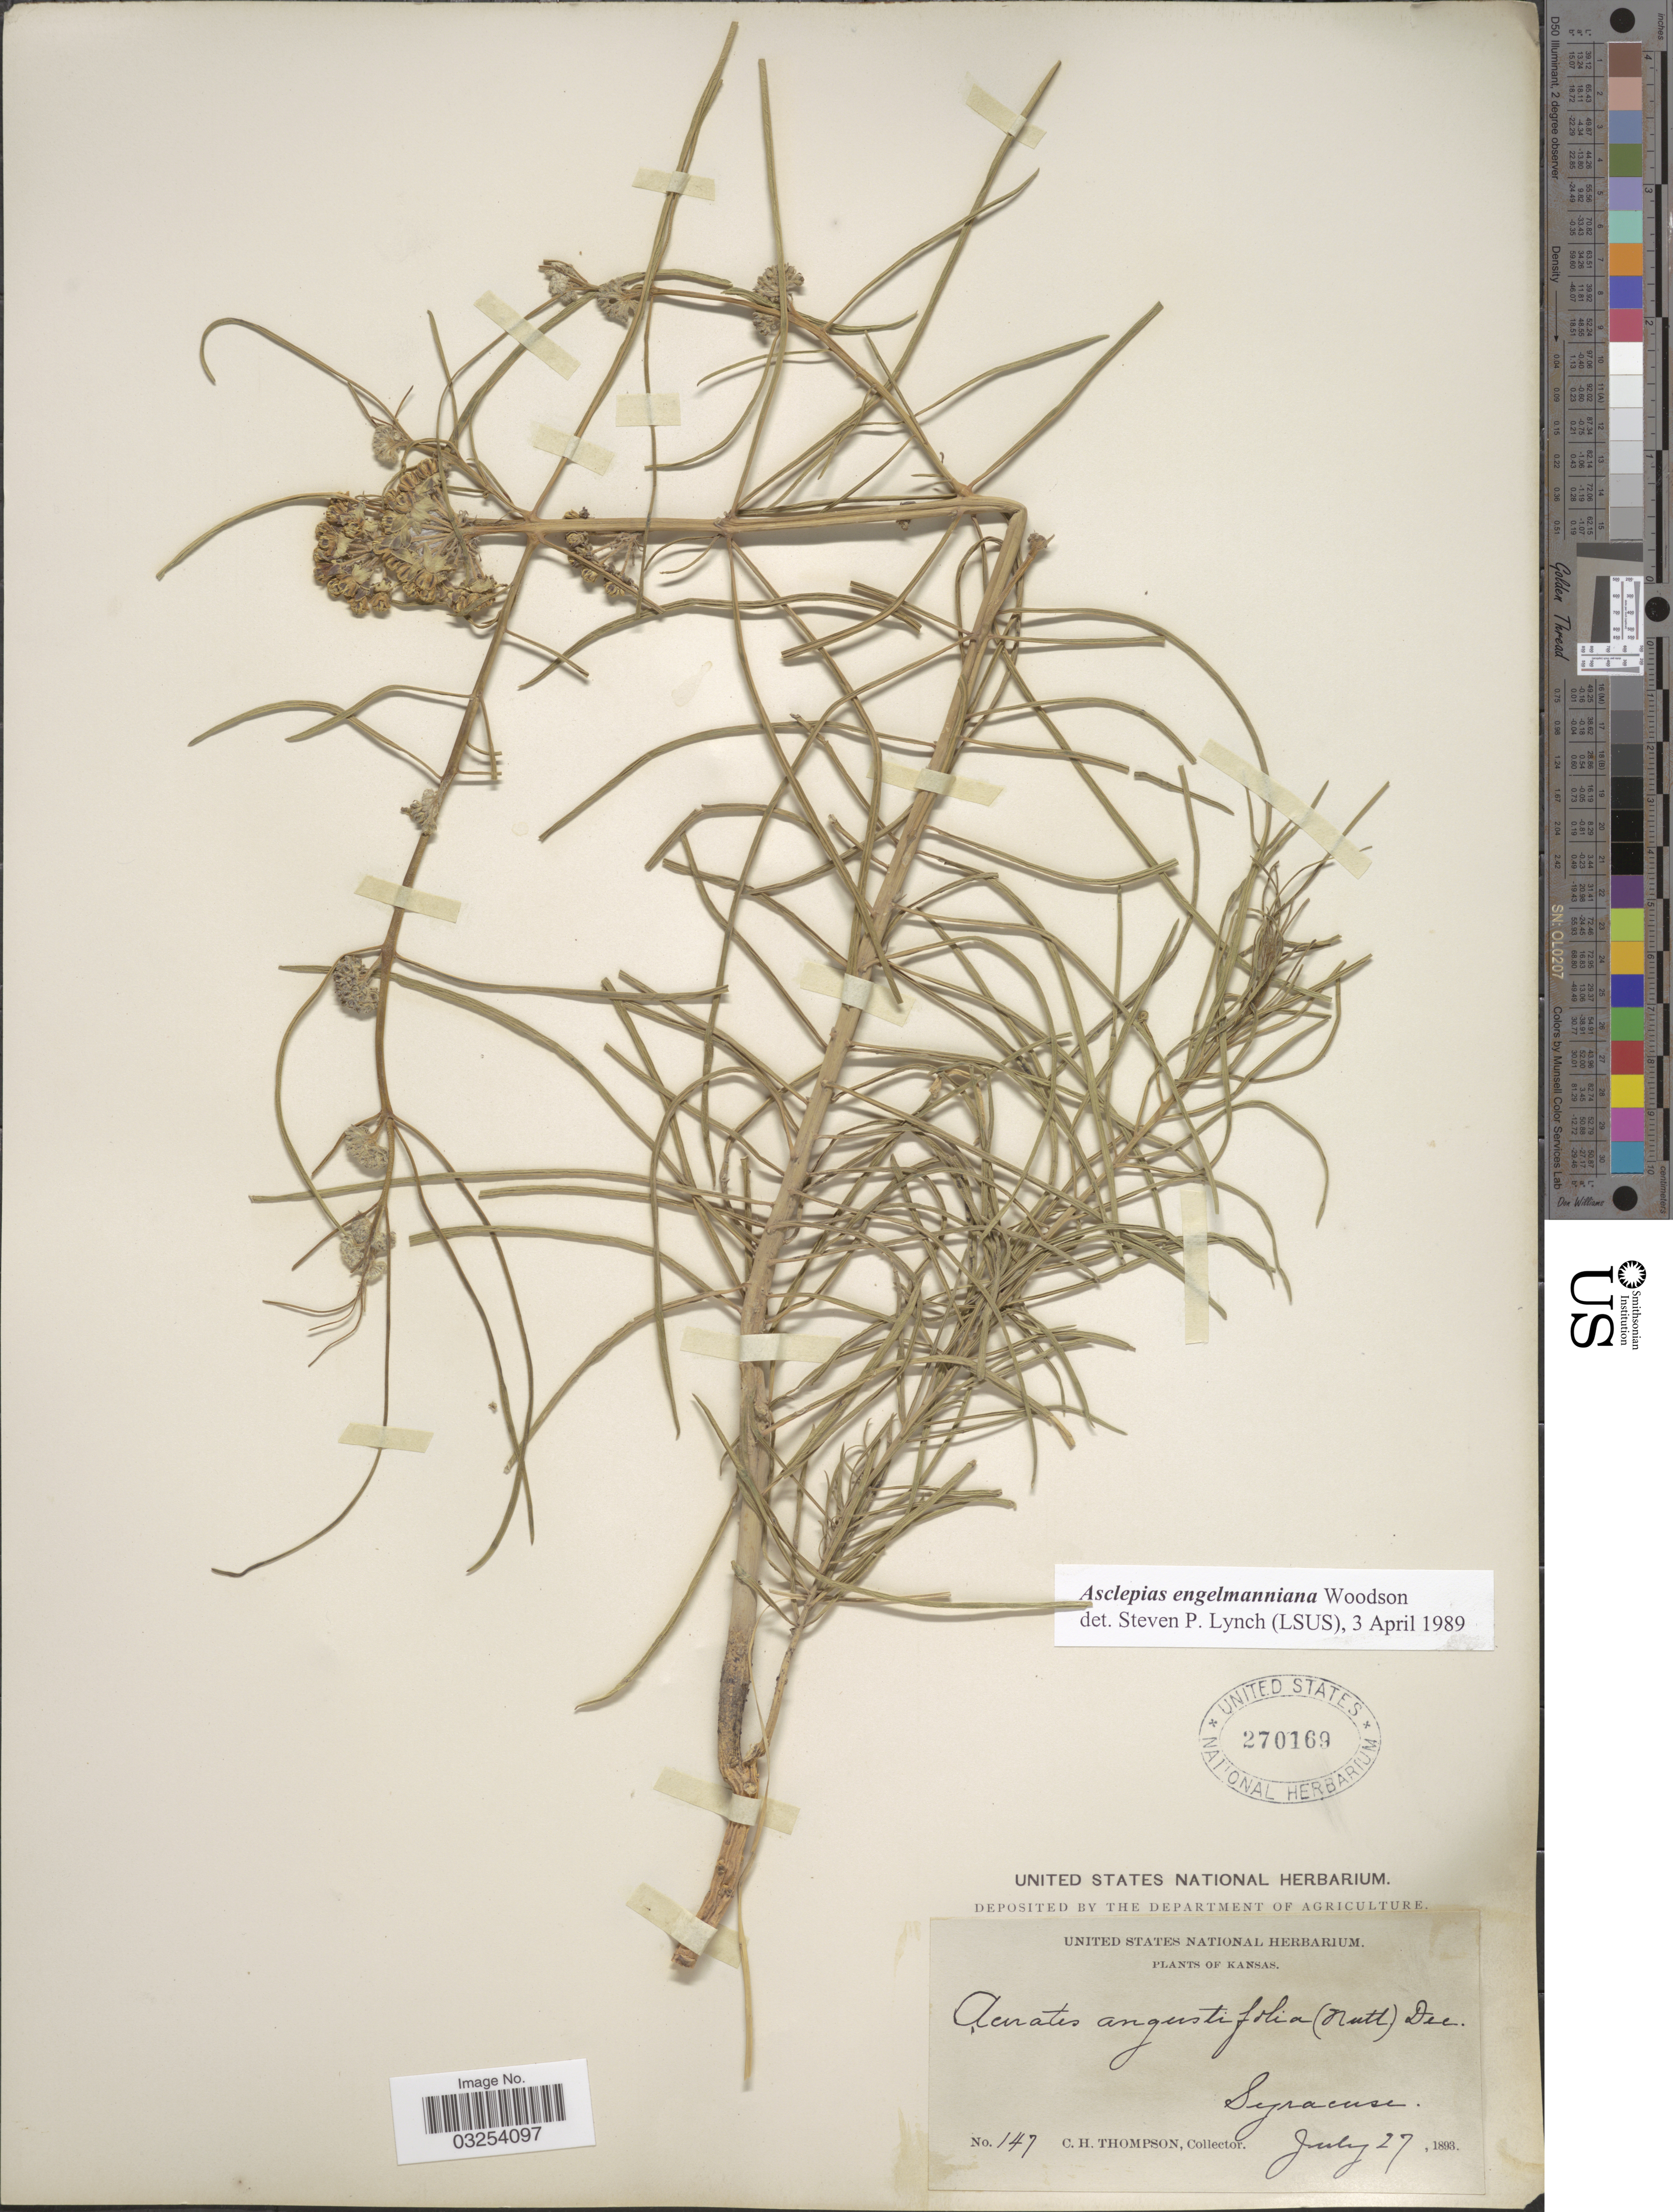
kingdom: Plantae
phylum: Tracheophyta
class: Magnoliopsida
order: Gentianales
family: Apocynaceae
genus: Asclepias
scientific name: Asclepias engelmanniana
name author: Woodson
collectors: C. H. Thompson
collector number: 147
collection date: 1893-07-27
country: United States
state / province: Kansas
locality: Syracuse.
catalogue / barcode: US 270169